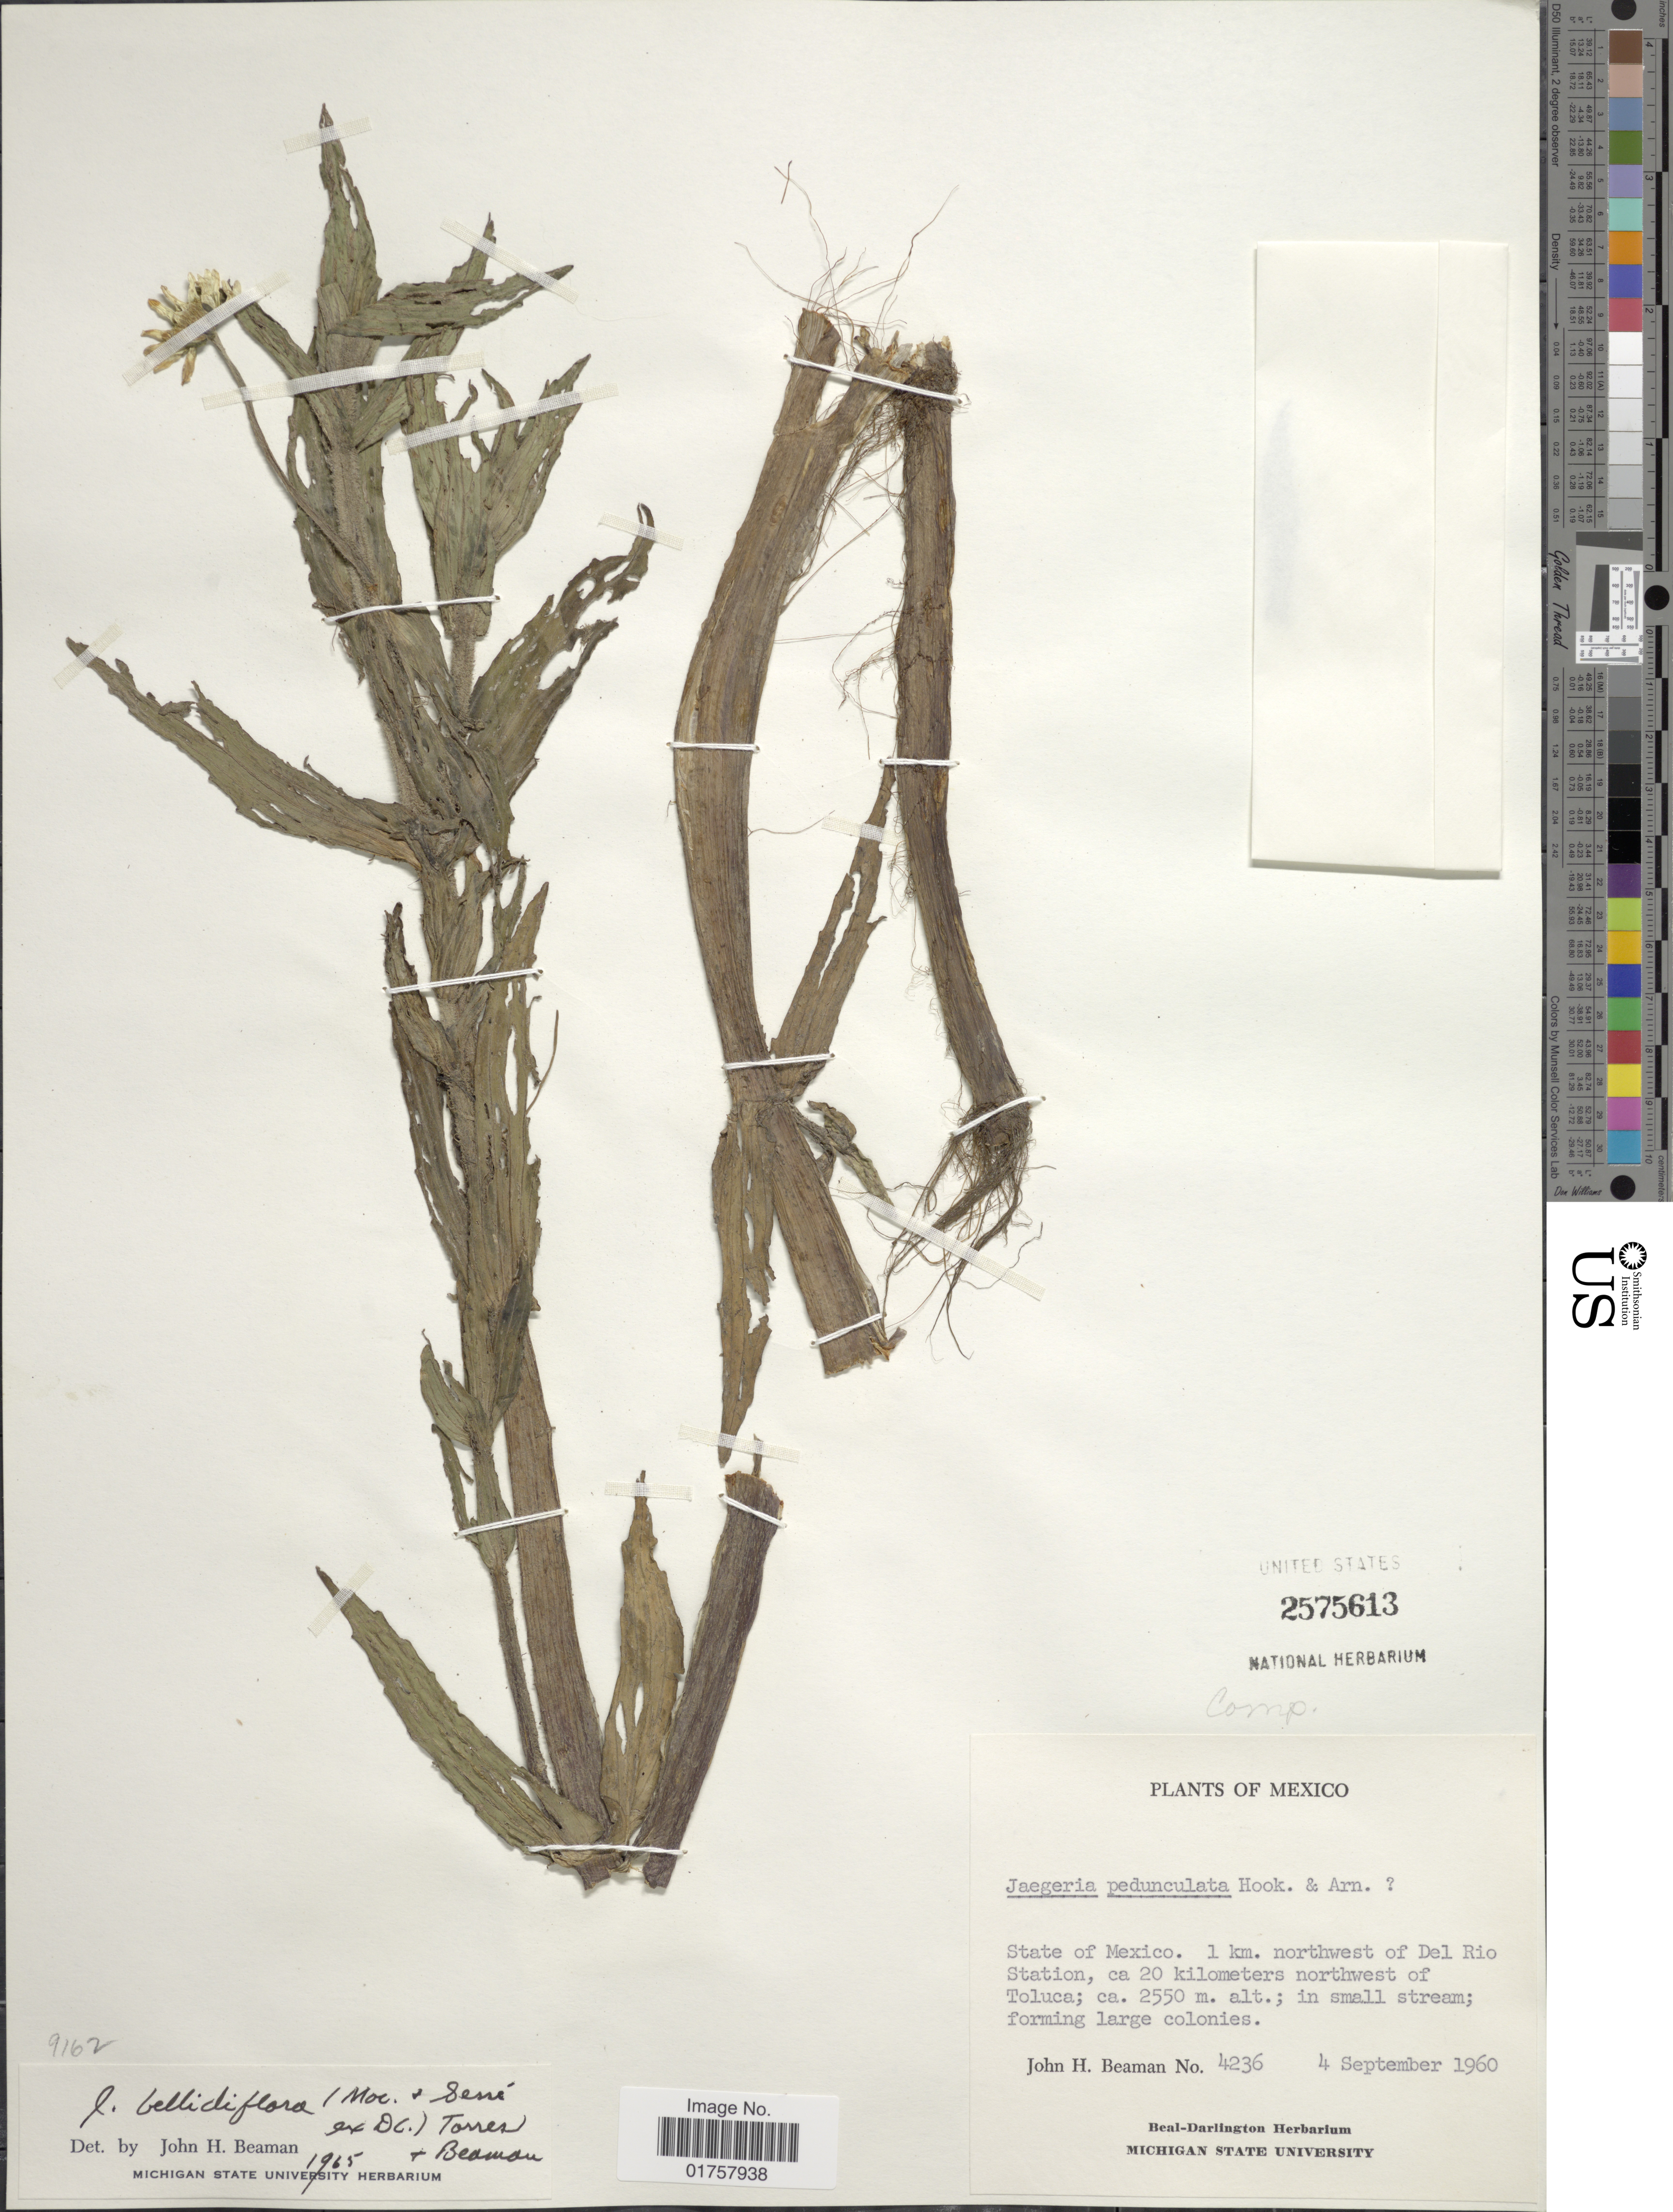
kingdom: Plantae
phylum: Tracheophyta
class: Magnoliopsida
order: Asterales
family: Asteraceae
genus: Jaegeria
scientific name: Jaegeria bellidiflora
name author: (Moc. & Sessé ex DC.) A.M. Torres & Beaman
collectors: J. H. Beaman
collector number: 4236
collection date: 1960-09-04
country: Mexico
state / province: México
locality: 1 km. northwest of Del Rio Station, ca 20 kilometers northwest of Toluca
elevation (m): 2550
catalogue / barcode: US 2575613